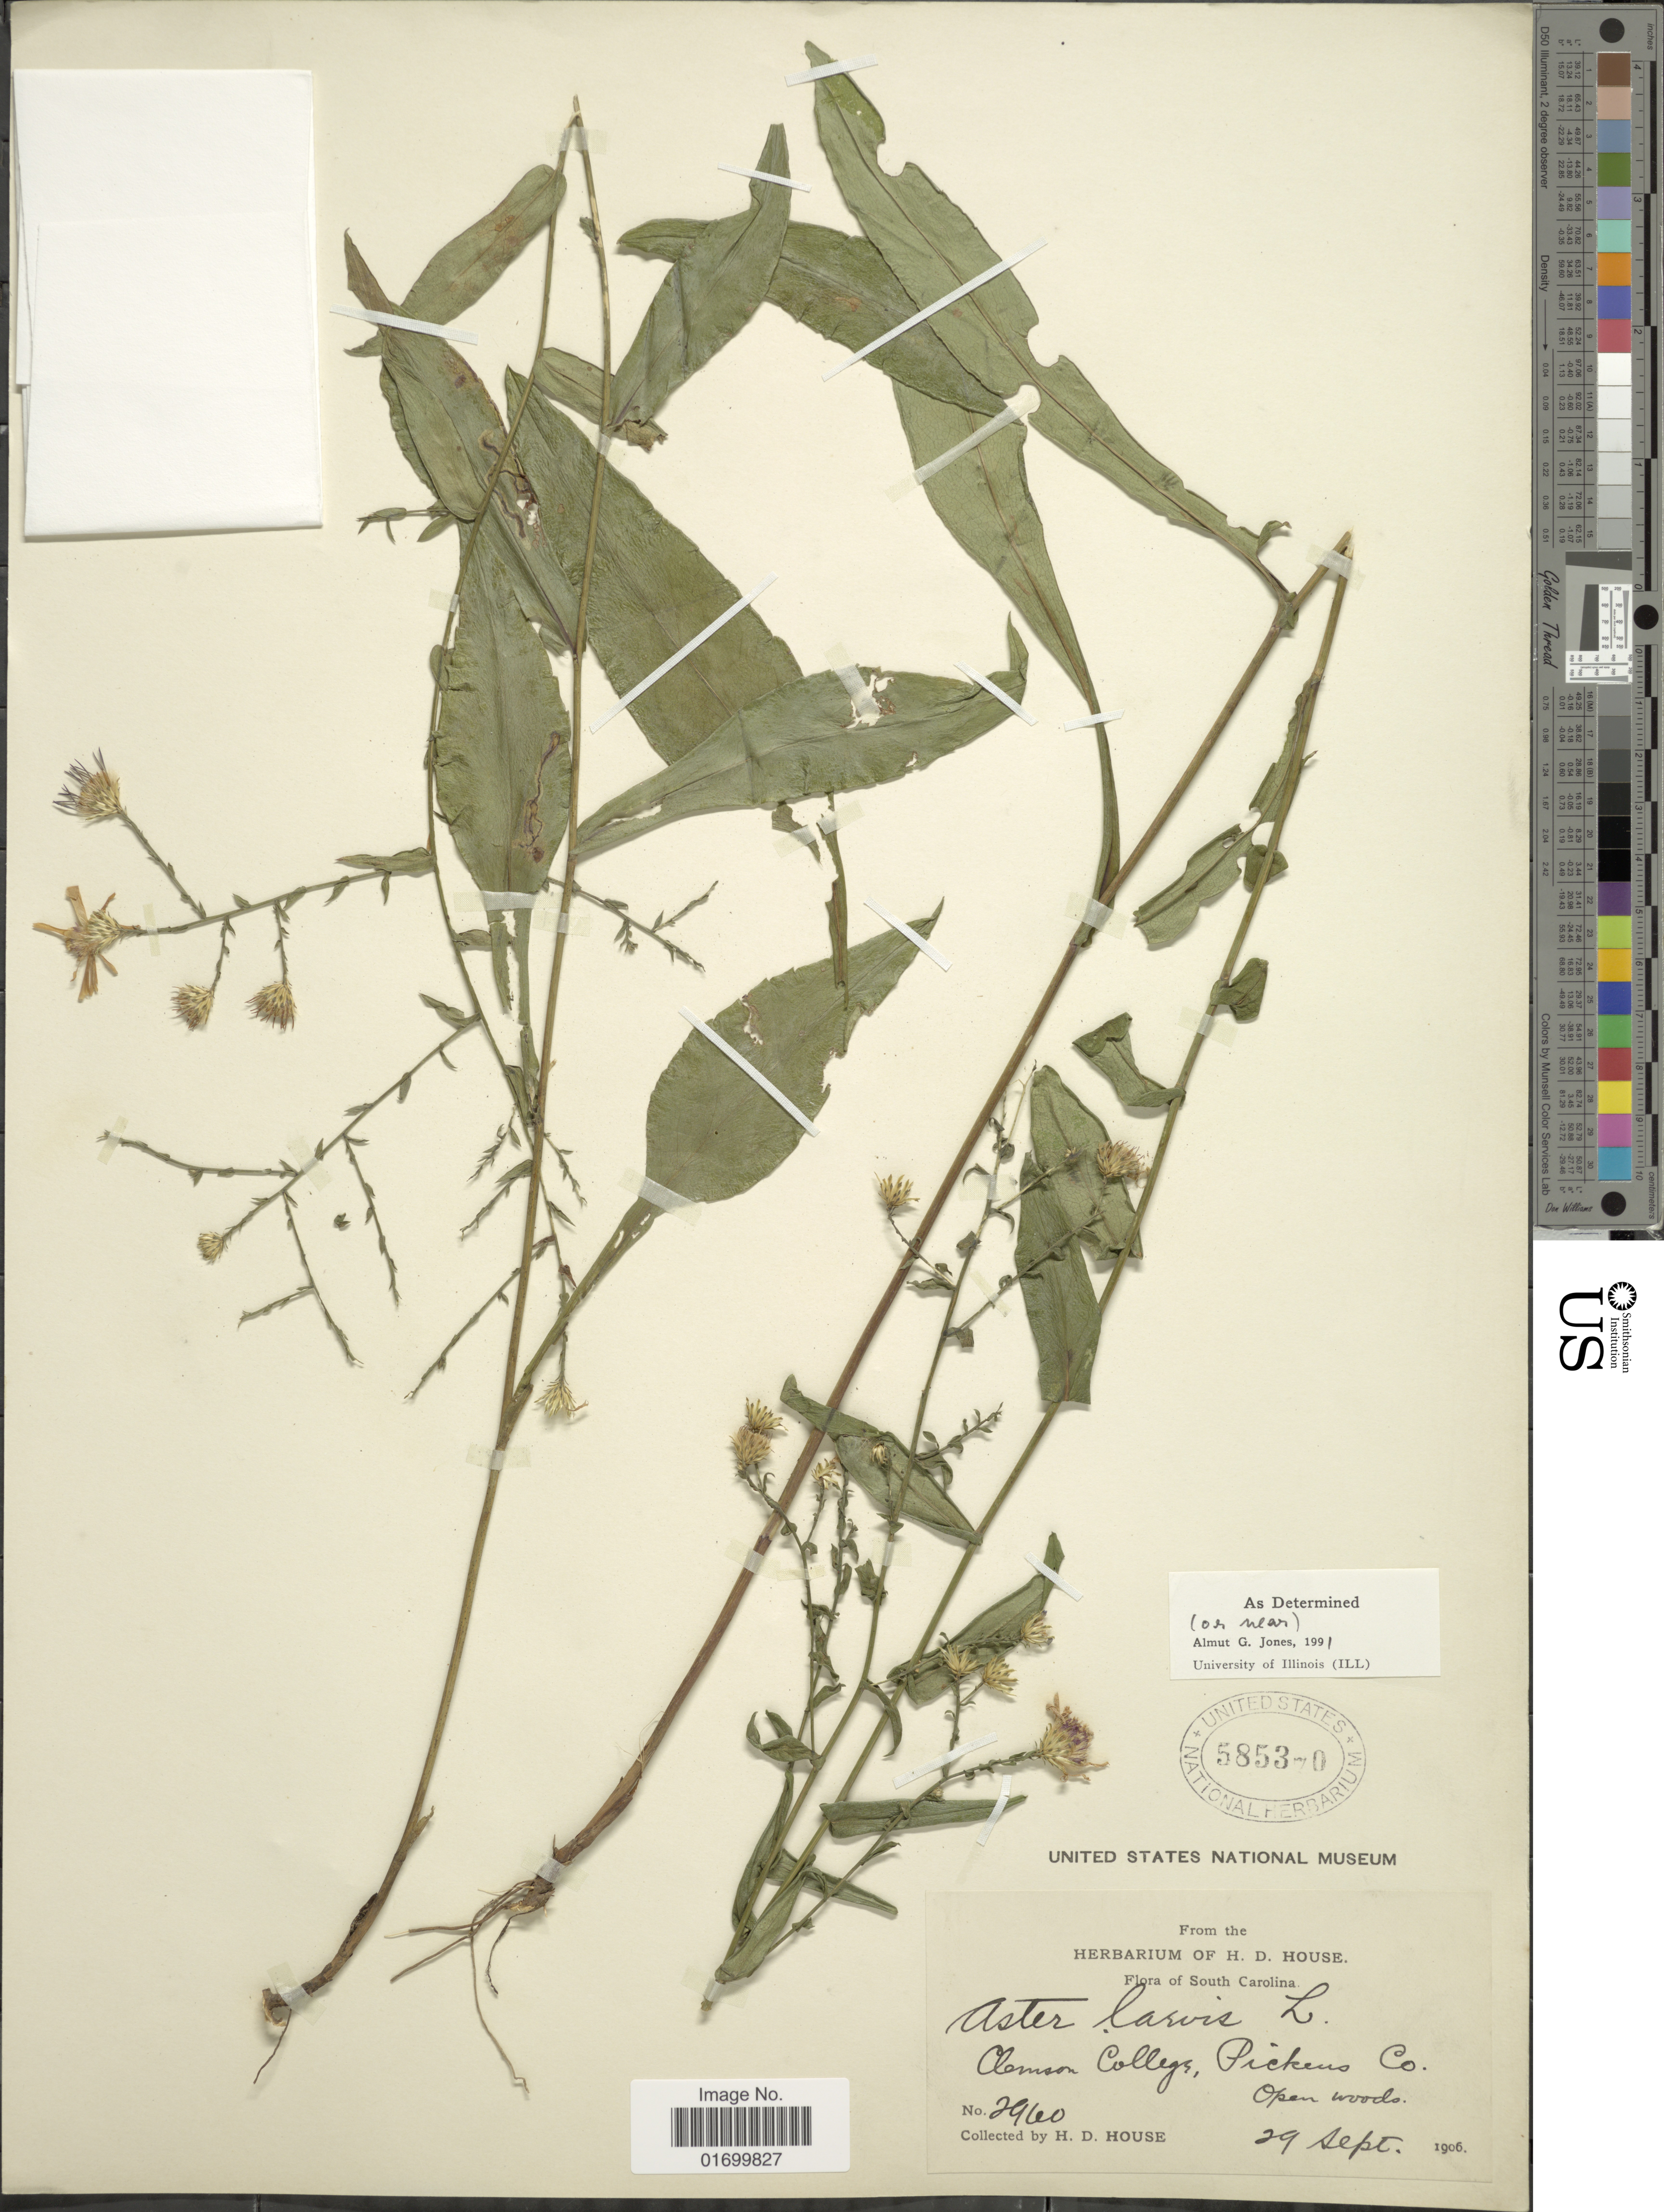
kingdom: Plantae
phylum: Tracheophyta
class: Magnoliopsida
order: Asterales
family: Asteraceae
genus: Symphyotrichum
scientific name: Symphyotrichum laeve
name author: (L.) Á. Löve & D. Löve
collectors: H. D. House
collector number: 2960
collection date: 1906-09-29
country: United States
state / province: South Carolina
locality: Clemson College, Pickens Co.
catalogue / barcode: US 585370